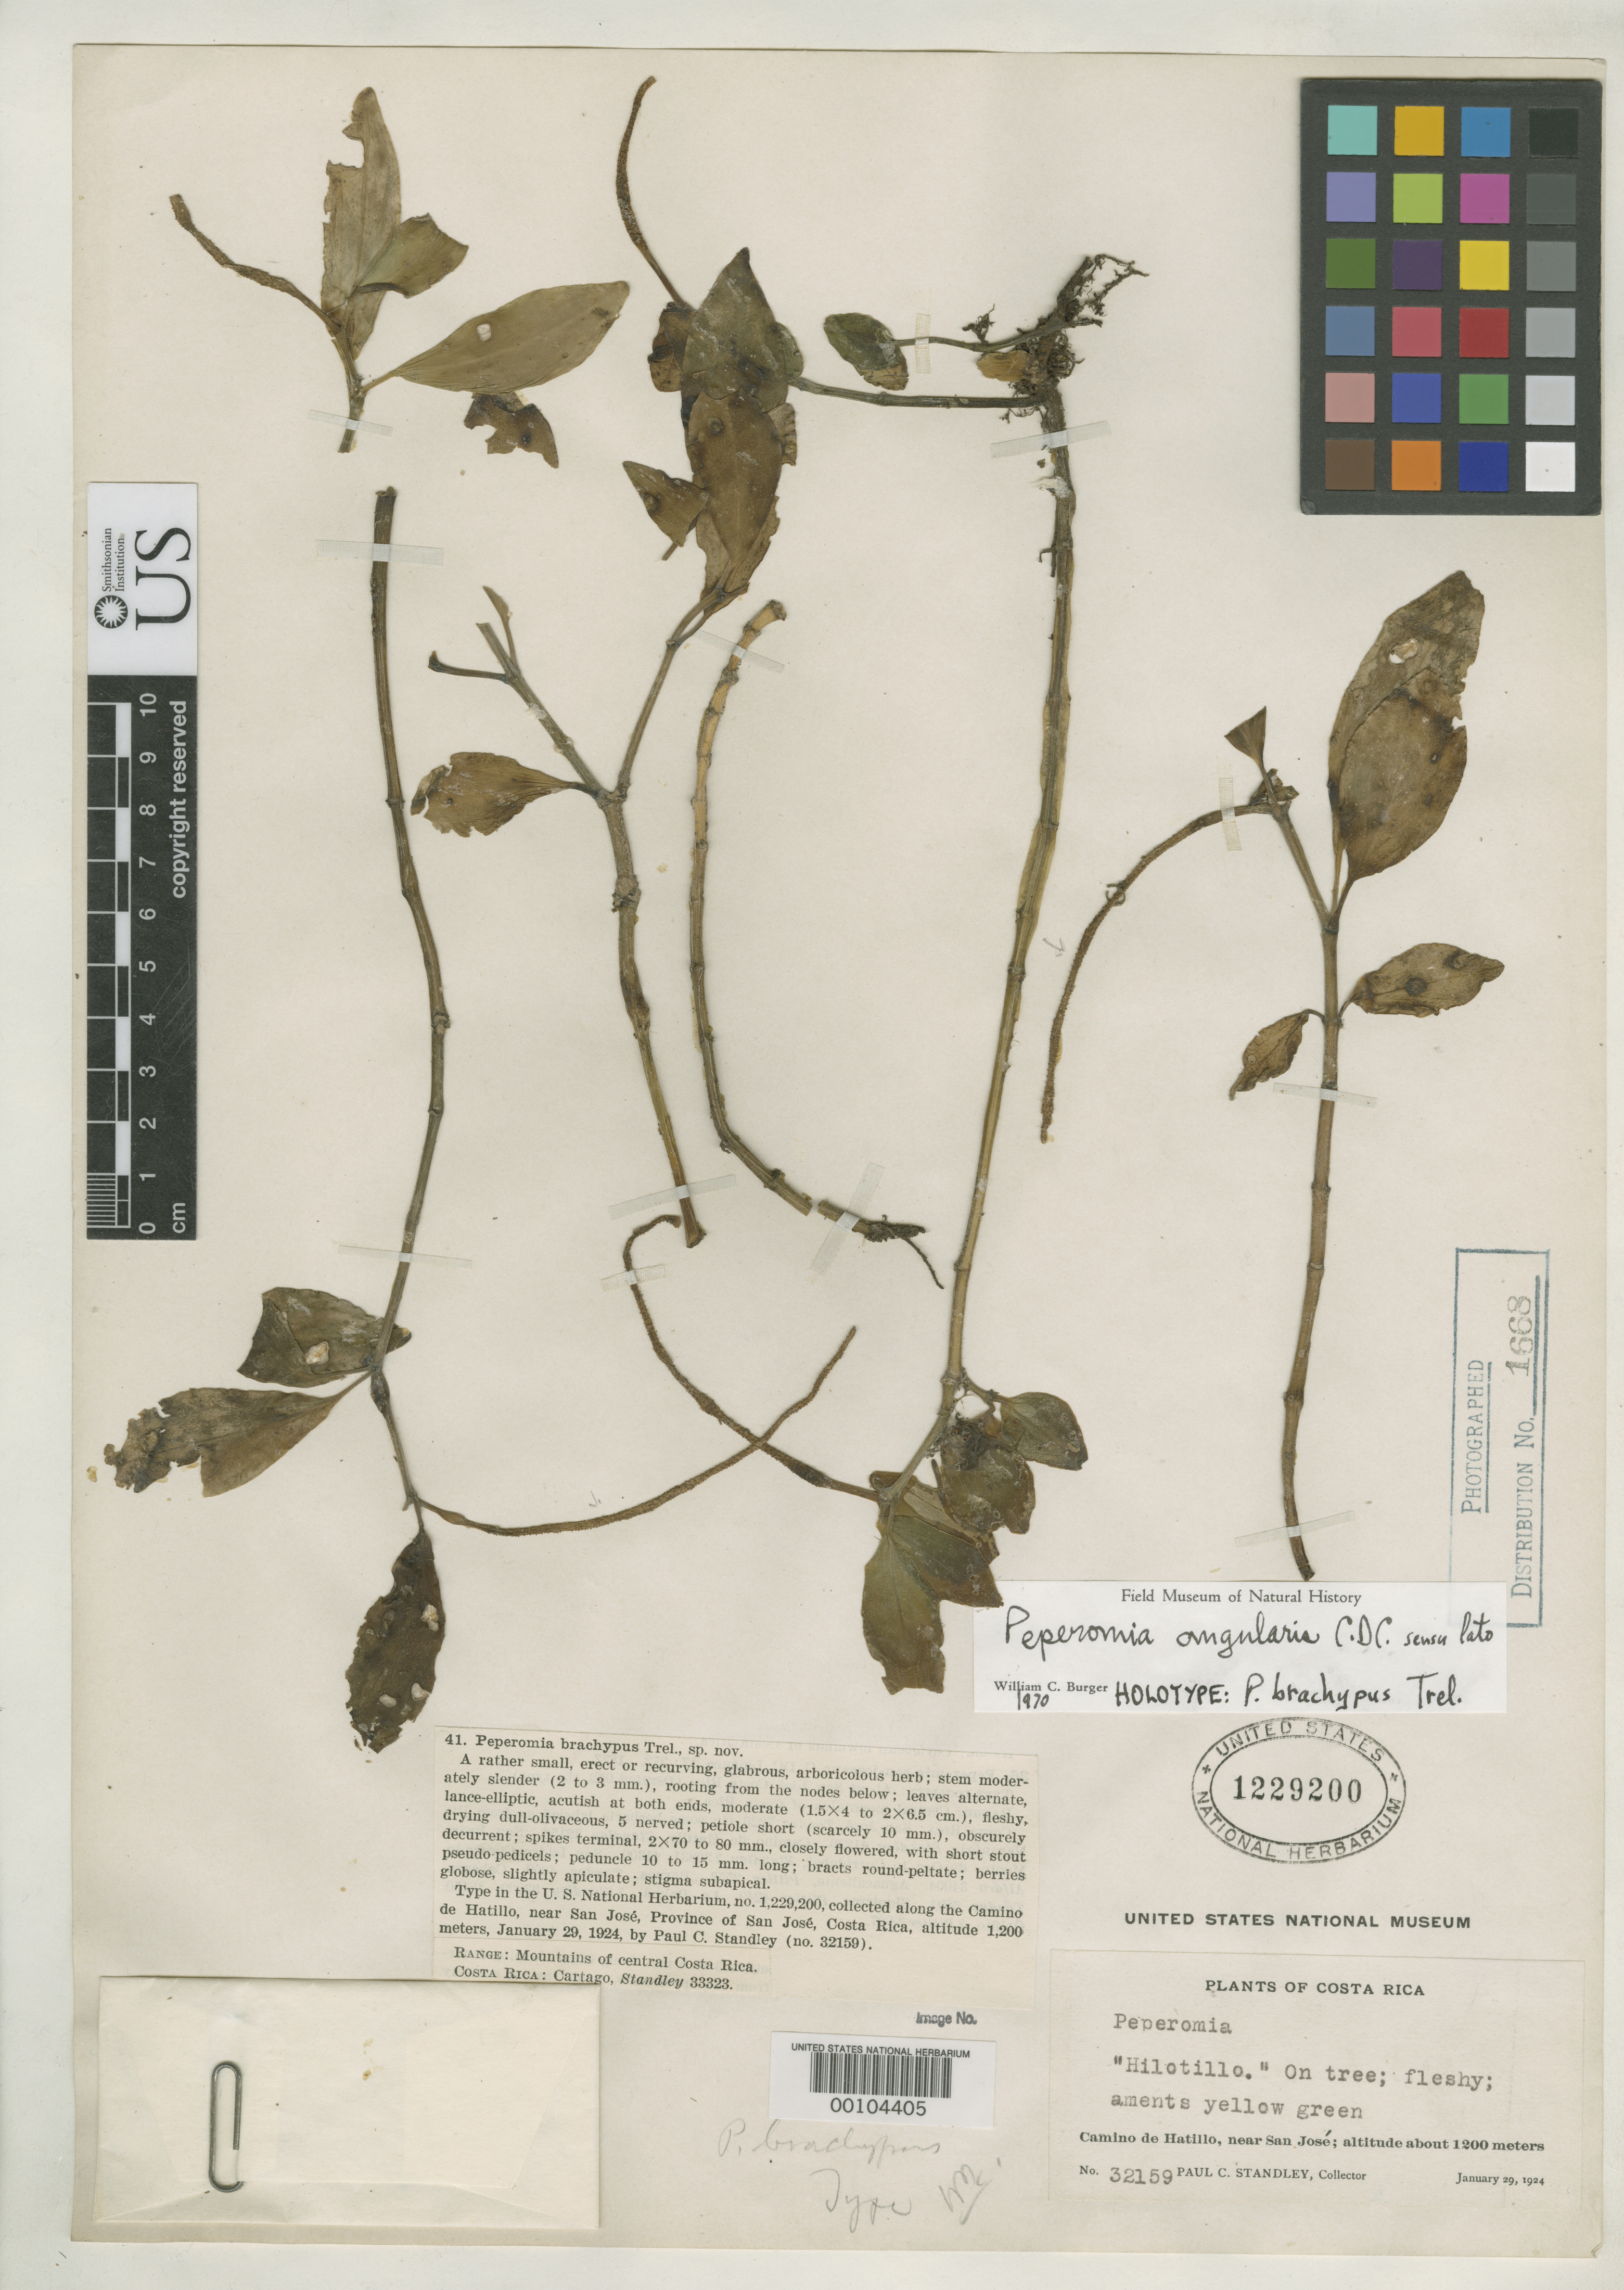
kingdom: Plantae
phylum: Tracheophyta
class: Magnoliopsida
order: Piperales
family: Piperaceae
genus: Peperomia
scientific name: Peperomia brachypus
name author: Trel.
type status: Holotype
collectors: P. C. Standley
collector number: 32159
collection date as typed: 29 Jan 1924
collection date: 1924-01-29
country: Costa Rica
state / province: San José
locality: Camino de Hatillo, near San Jose.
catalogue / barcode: US 1229200